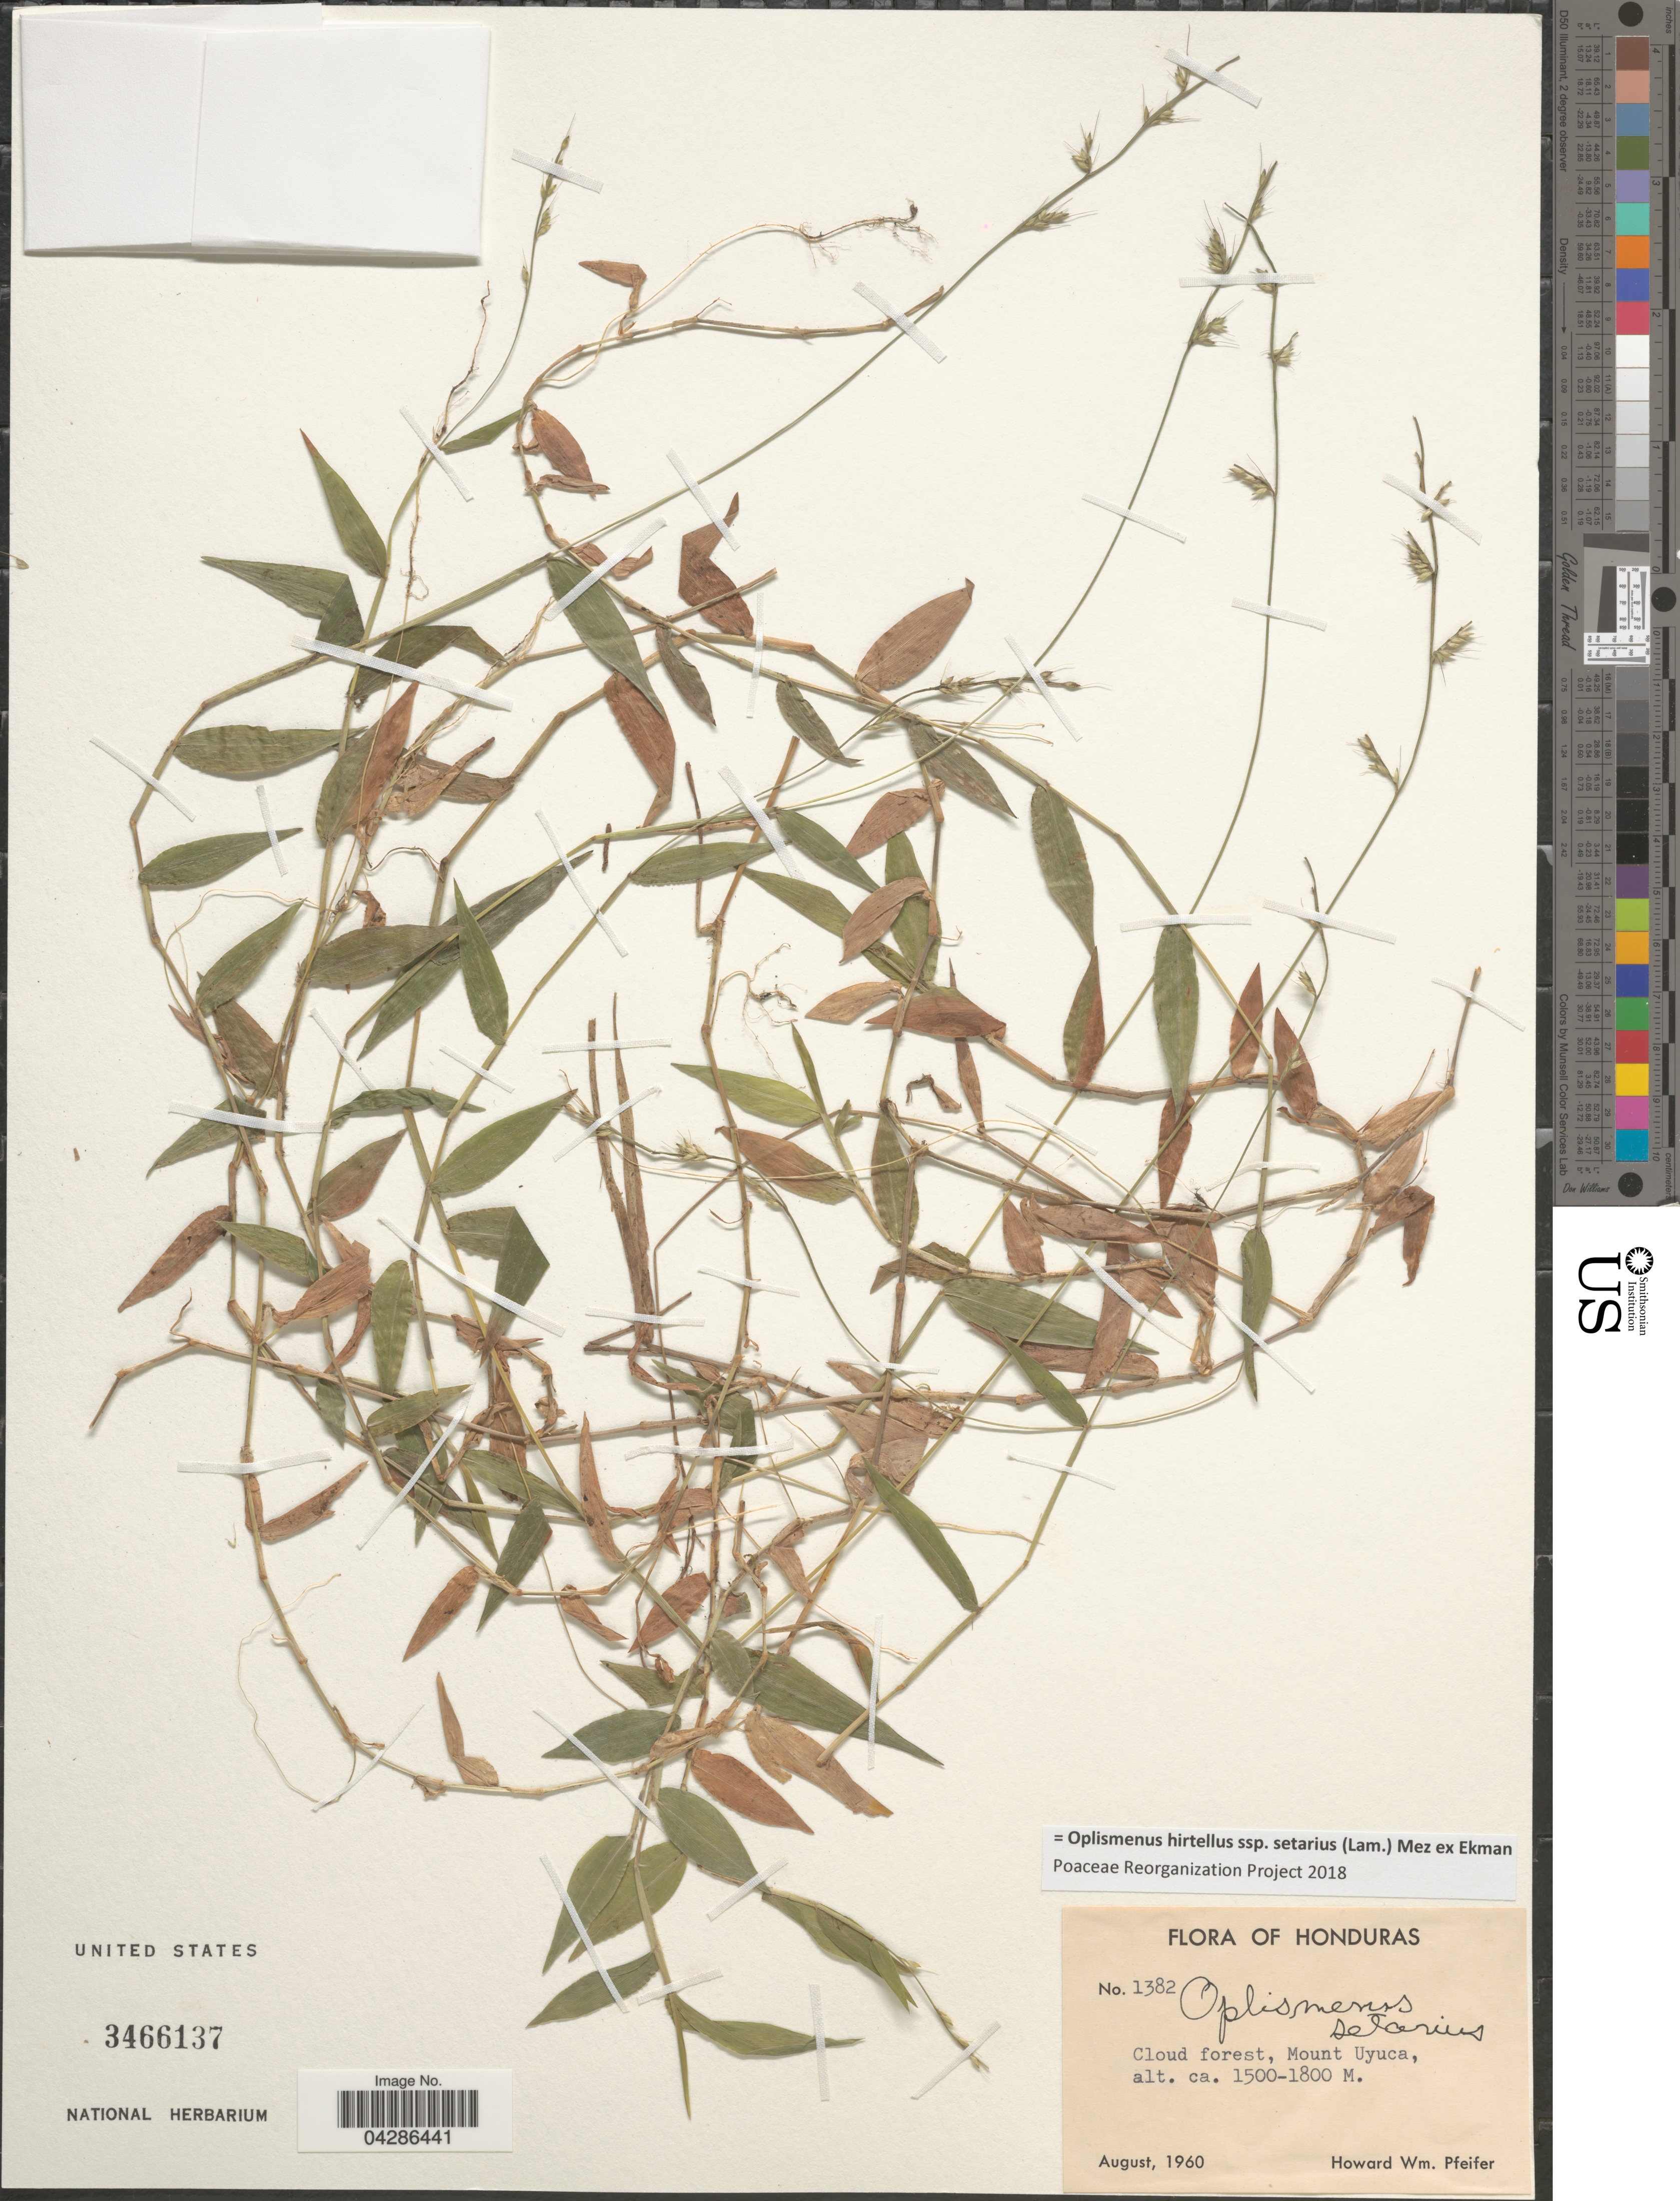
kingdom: Plantae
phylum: Tracheophyta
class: Liliopsida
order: Poales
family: Poaceae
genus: Oplismenus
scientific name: Oplismenus hirtellus subsp. setarius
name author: (Lam.) Mez ex Ekman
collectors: H. W. Pfeifer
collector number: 1382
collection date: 1960-08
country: Honduras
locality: Cloud forest, Mount Uyuca.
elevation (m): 1500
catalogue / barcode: US 3466137